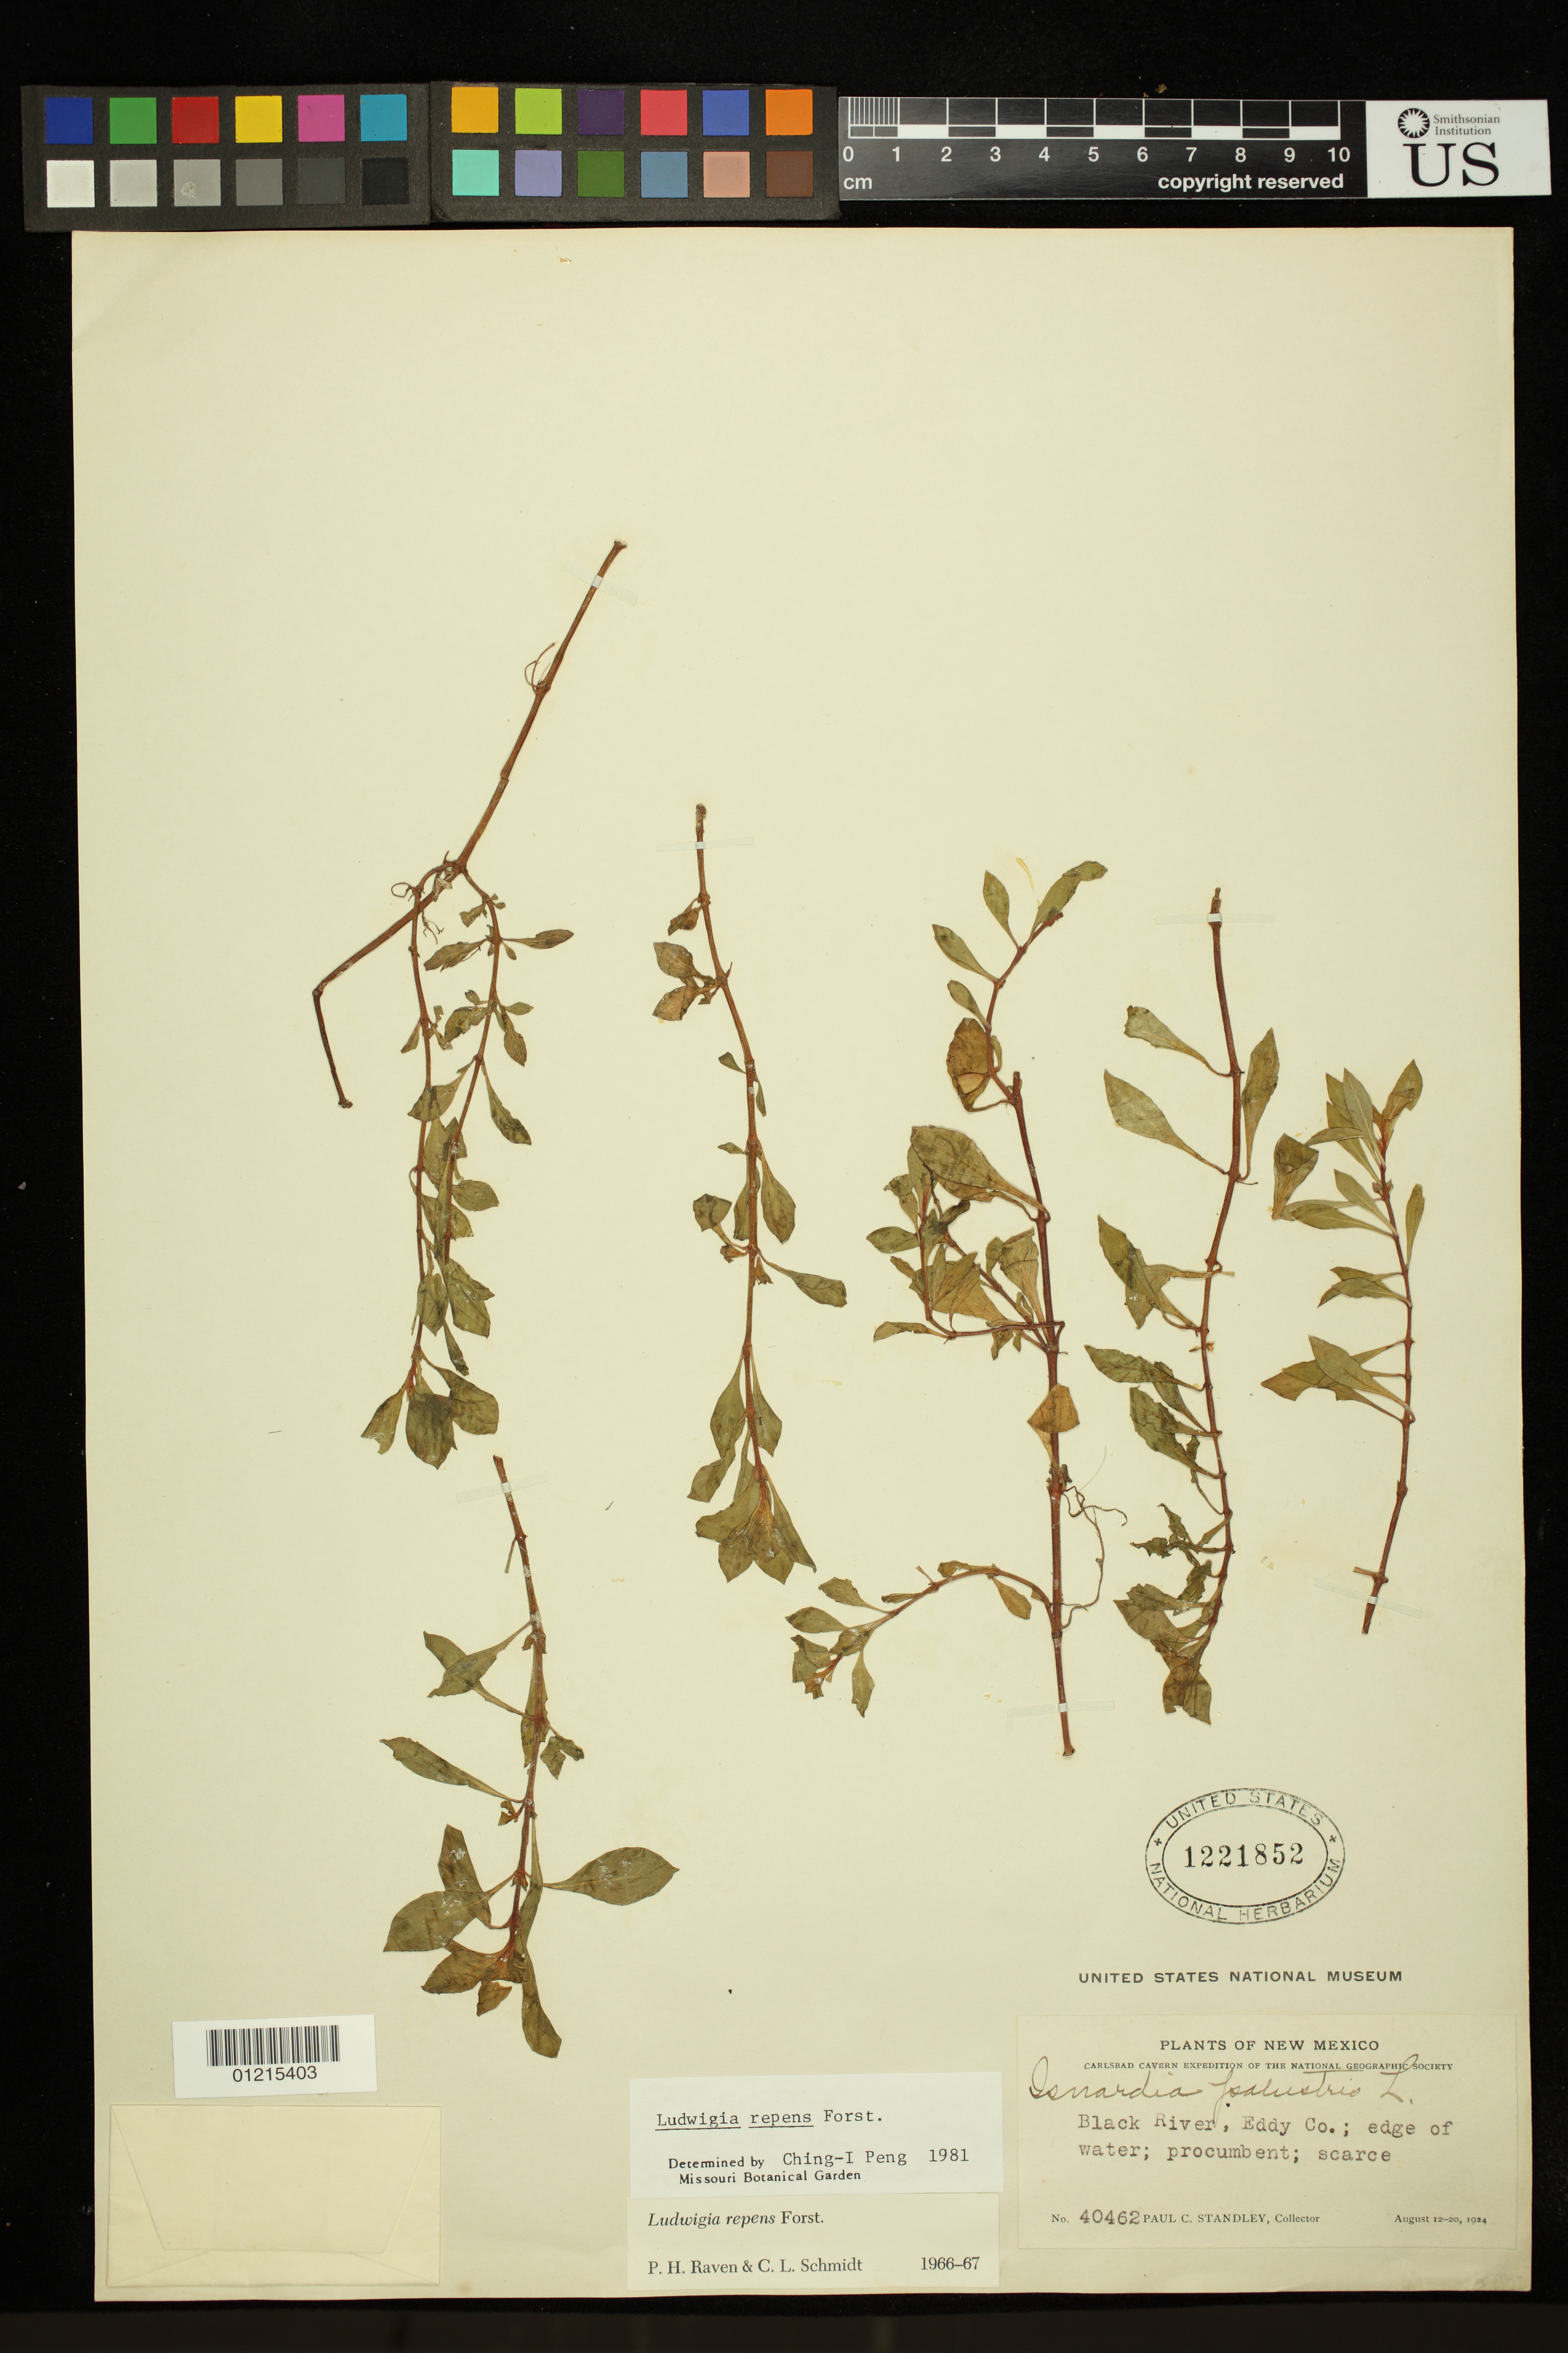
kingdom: Plantae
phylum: Tracheophyta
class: Magnoliopsida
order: Myrtales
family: Onagraceae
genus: Ludwigia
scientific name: Ludwigia repens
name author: J.R. Forst.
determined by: Peng, Ching-I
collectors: P. C. Standley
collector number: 40462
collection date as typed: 12 Aug 1924 to 20 Aug 1924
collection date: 1924-08-12/1924-08-20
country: United States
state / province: New Mexico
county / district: Eddy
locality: Black River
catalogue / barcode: US 1221852